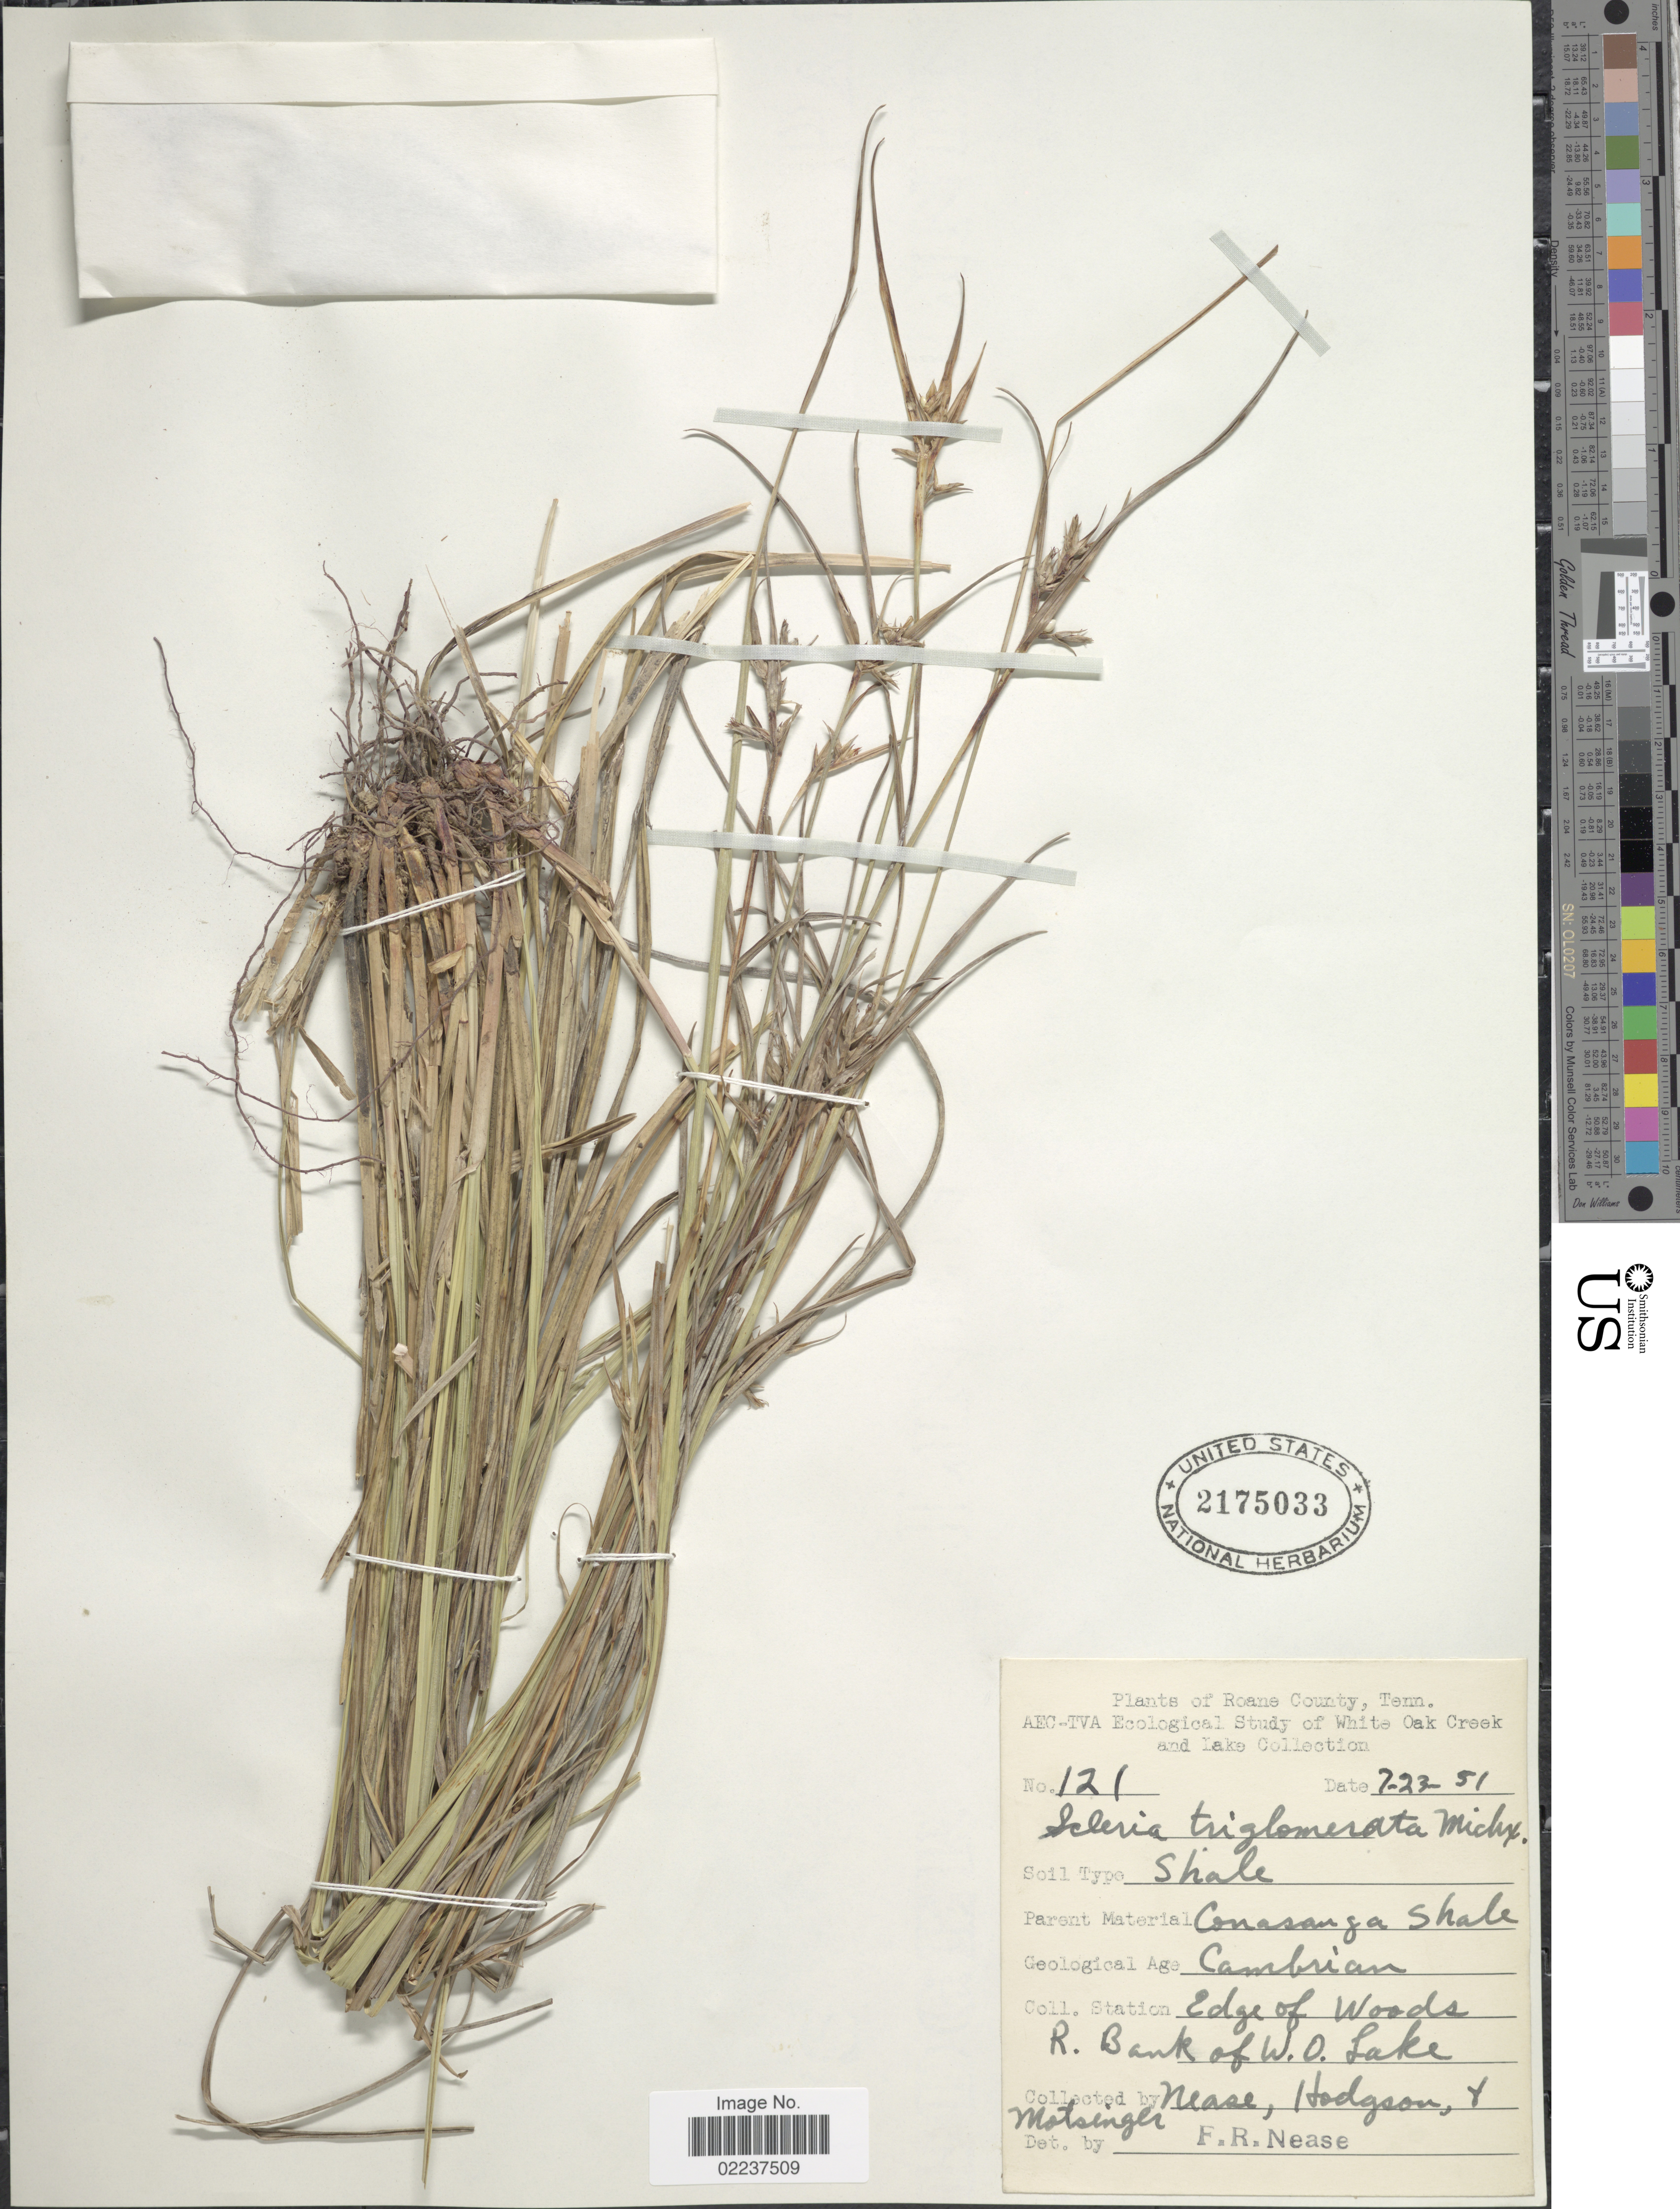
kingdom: Plantae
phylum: Tracheophyta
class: Liliopsida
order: Poales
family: Cyperaceae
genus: Scleria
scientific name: Scleria triglomerata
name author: Michx.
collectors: F. Nease & -. Hodgson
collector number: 121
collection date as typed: Transcribed d/m/y: 23/7/51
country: United States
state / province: Tennessee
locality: Roane County, Tenn., White Oak Creek and Lake, Edge of woods R. Bank of W.O. Lake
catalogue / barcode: US 2175033